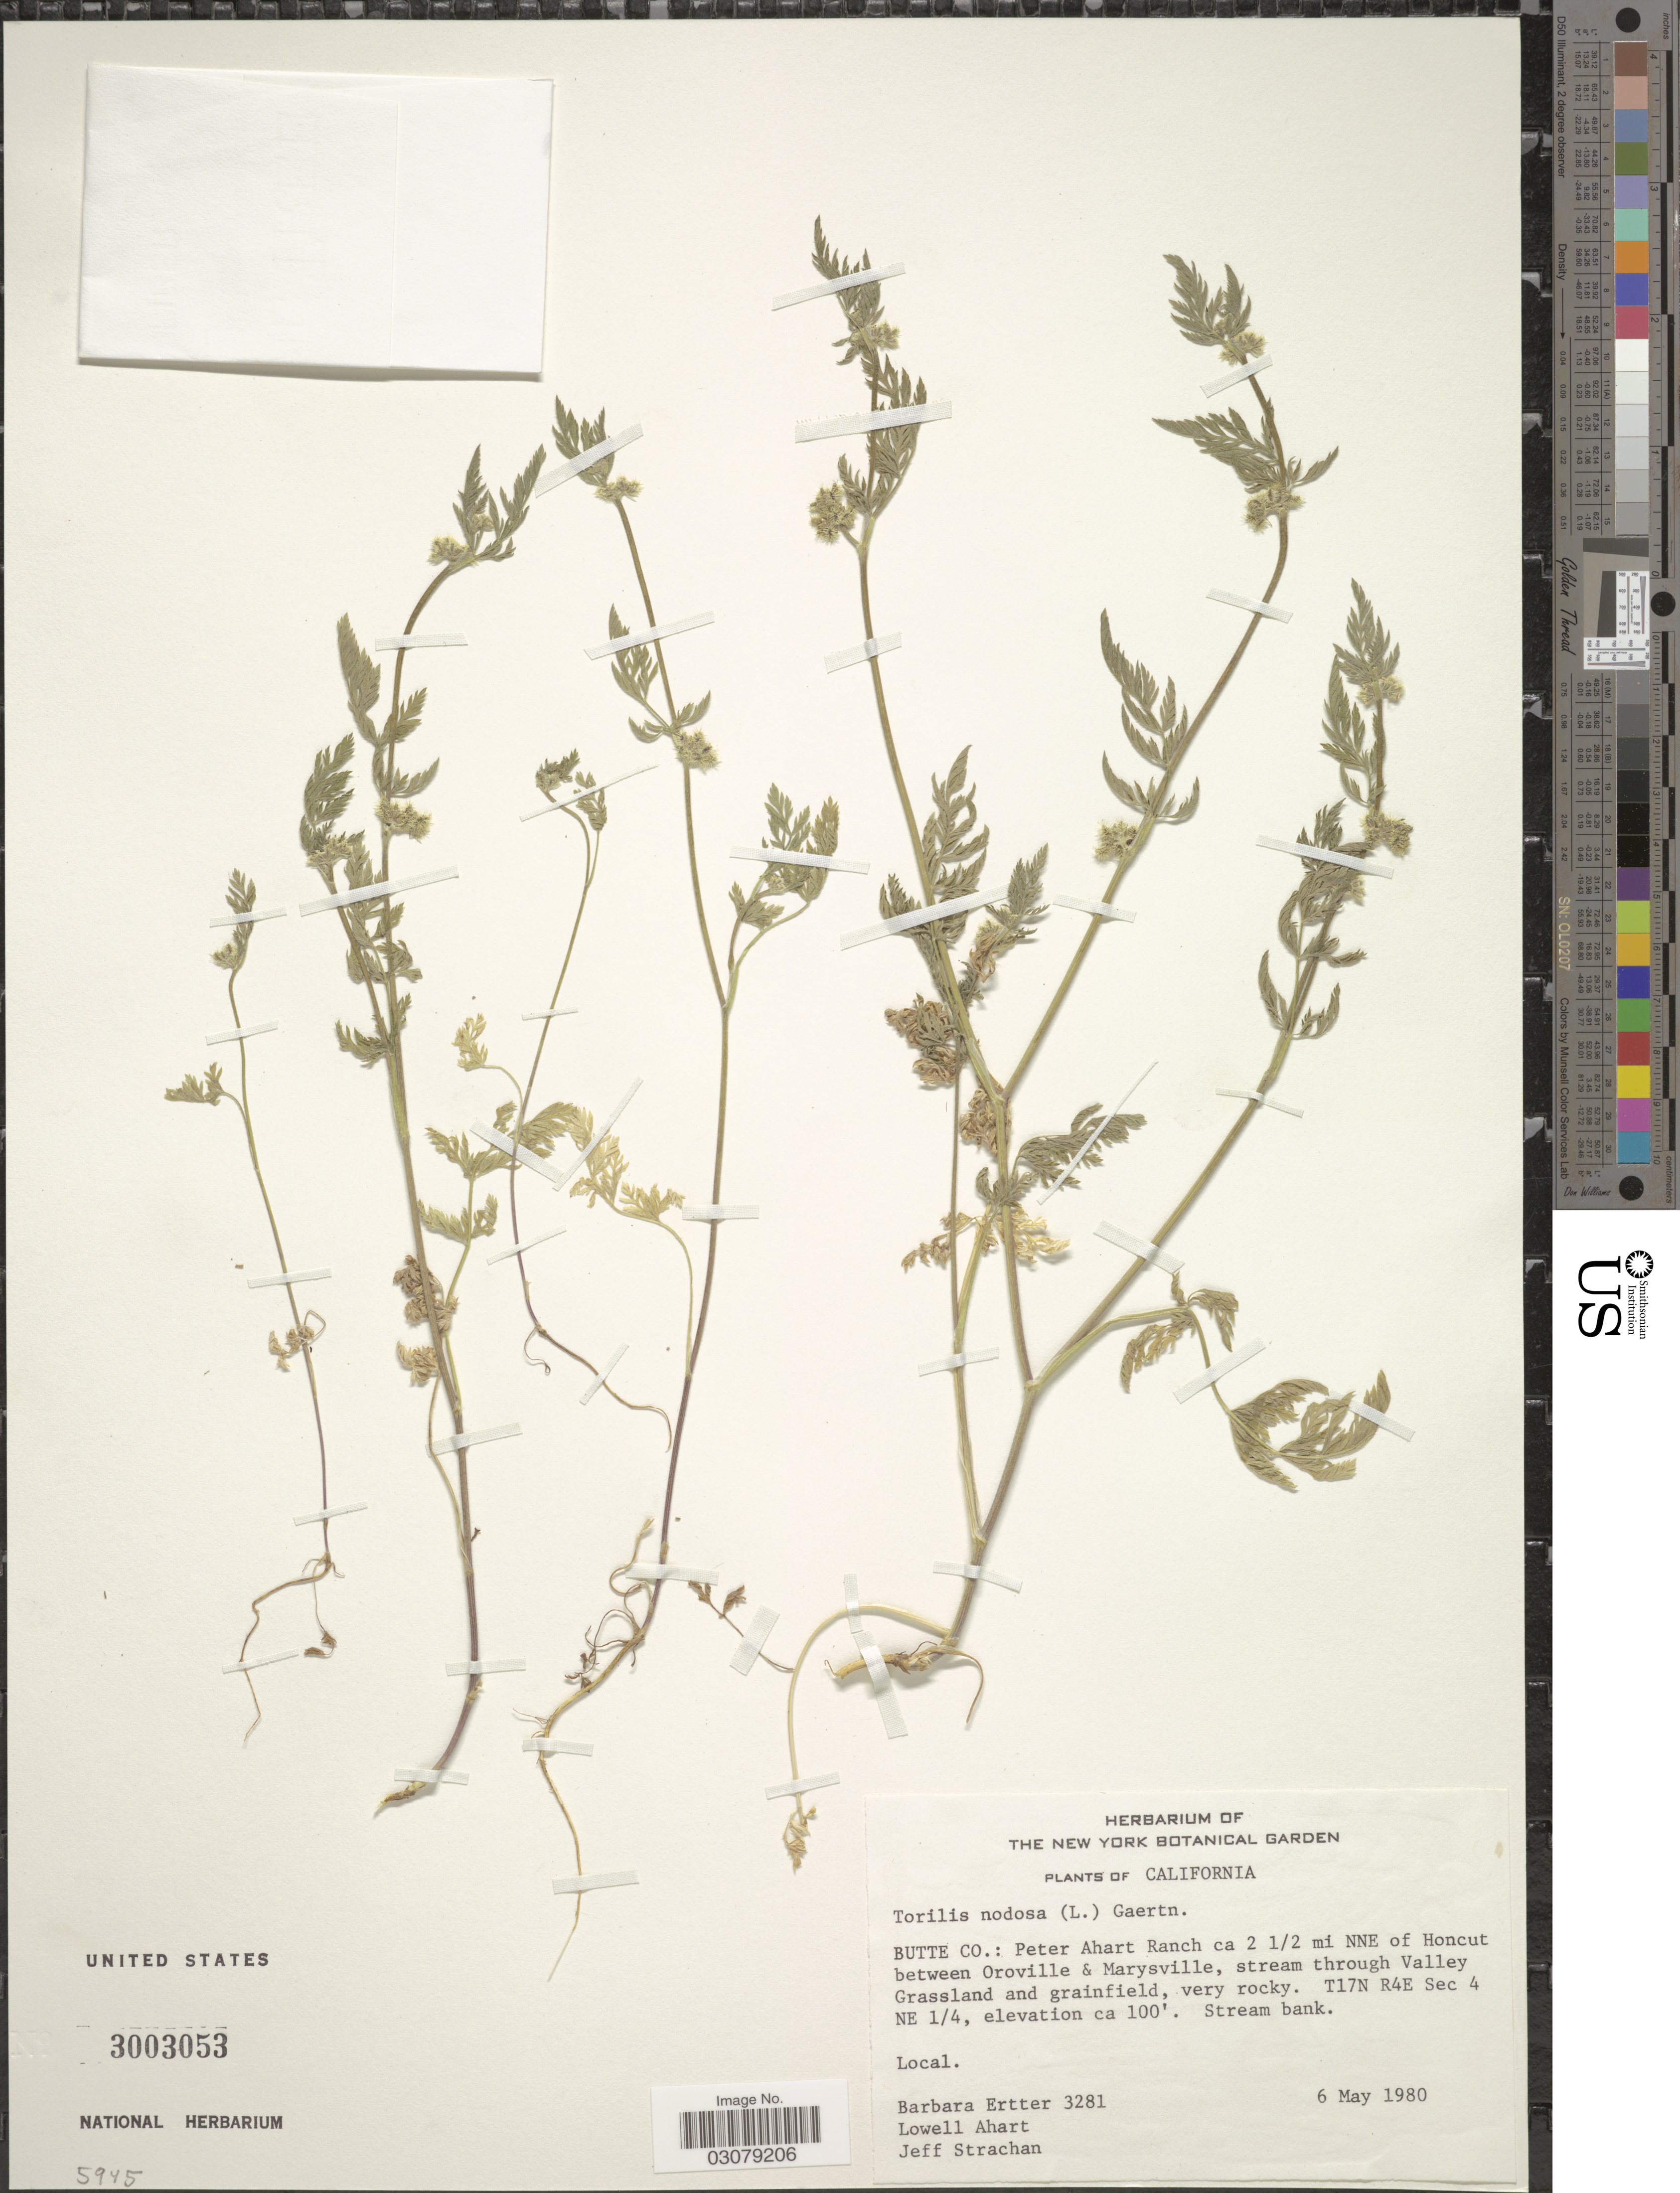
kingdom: Plantae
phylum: Tracheophyta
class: Magnoliopsida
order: Apiales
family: Apiaceae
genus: Torilis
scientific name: Torilis nodosa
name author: (L.) Gaertn.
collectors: B. Ertter, L. Ahart & J. Strachan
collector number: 3281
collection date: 1980-05-06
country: United States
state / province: California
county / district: Butte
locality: Butte Co.: Peter Ahart Ranch ca 2½ mi NNE of Honcut between Oroville & Marysville, stream through Valley Grassland and grainfield. T17N, R4E Sec 4 NE 1/4.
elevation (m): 30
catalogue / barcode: US 3003053